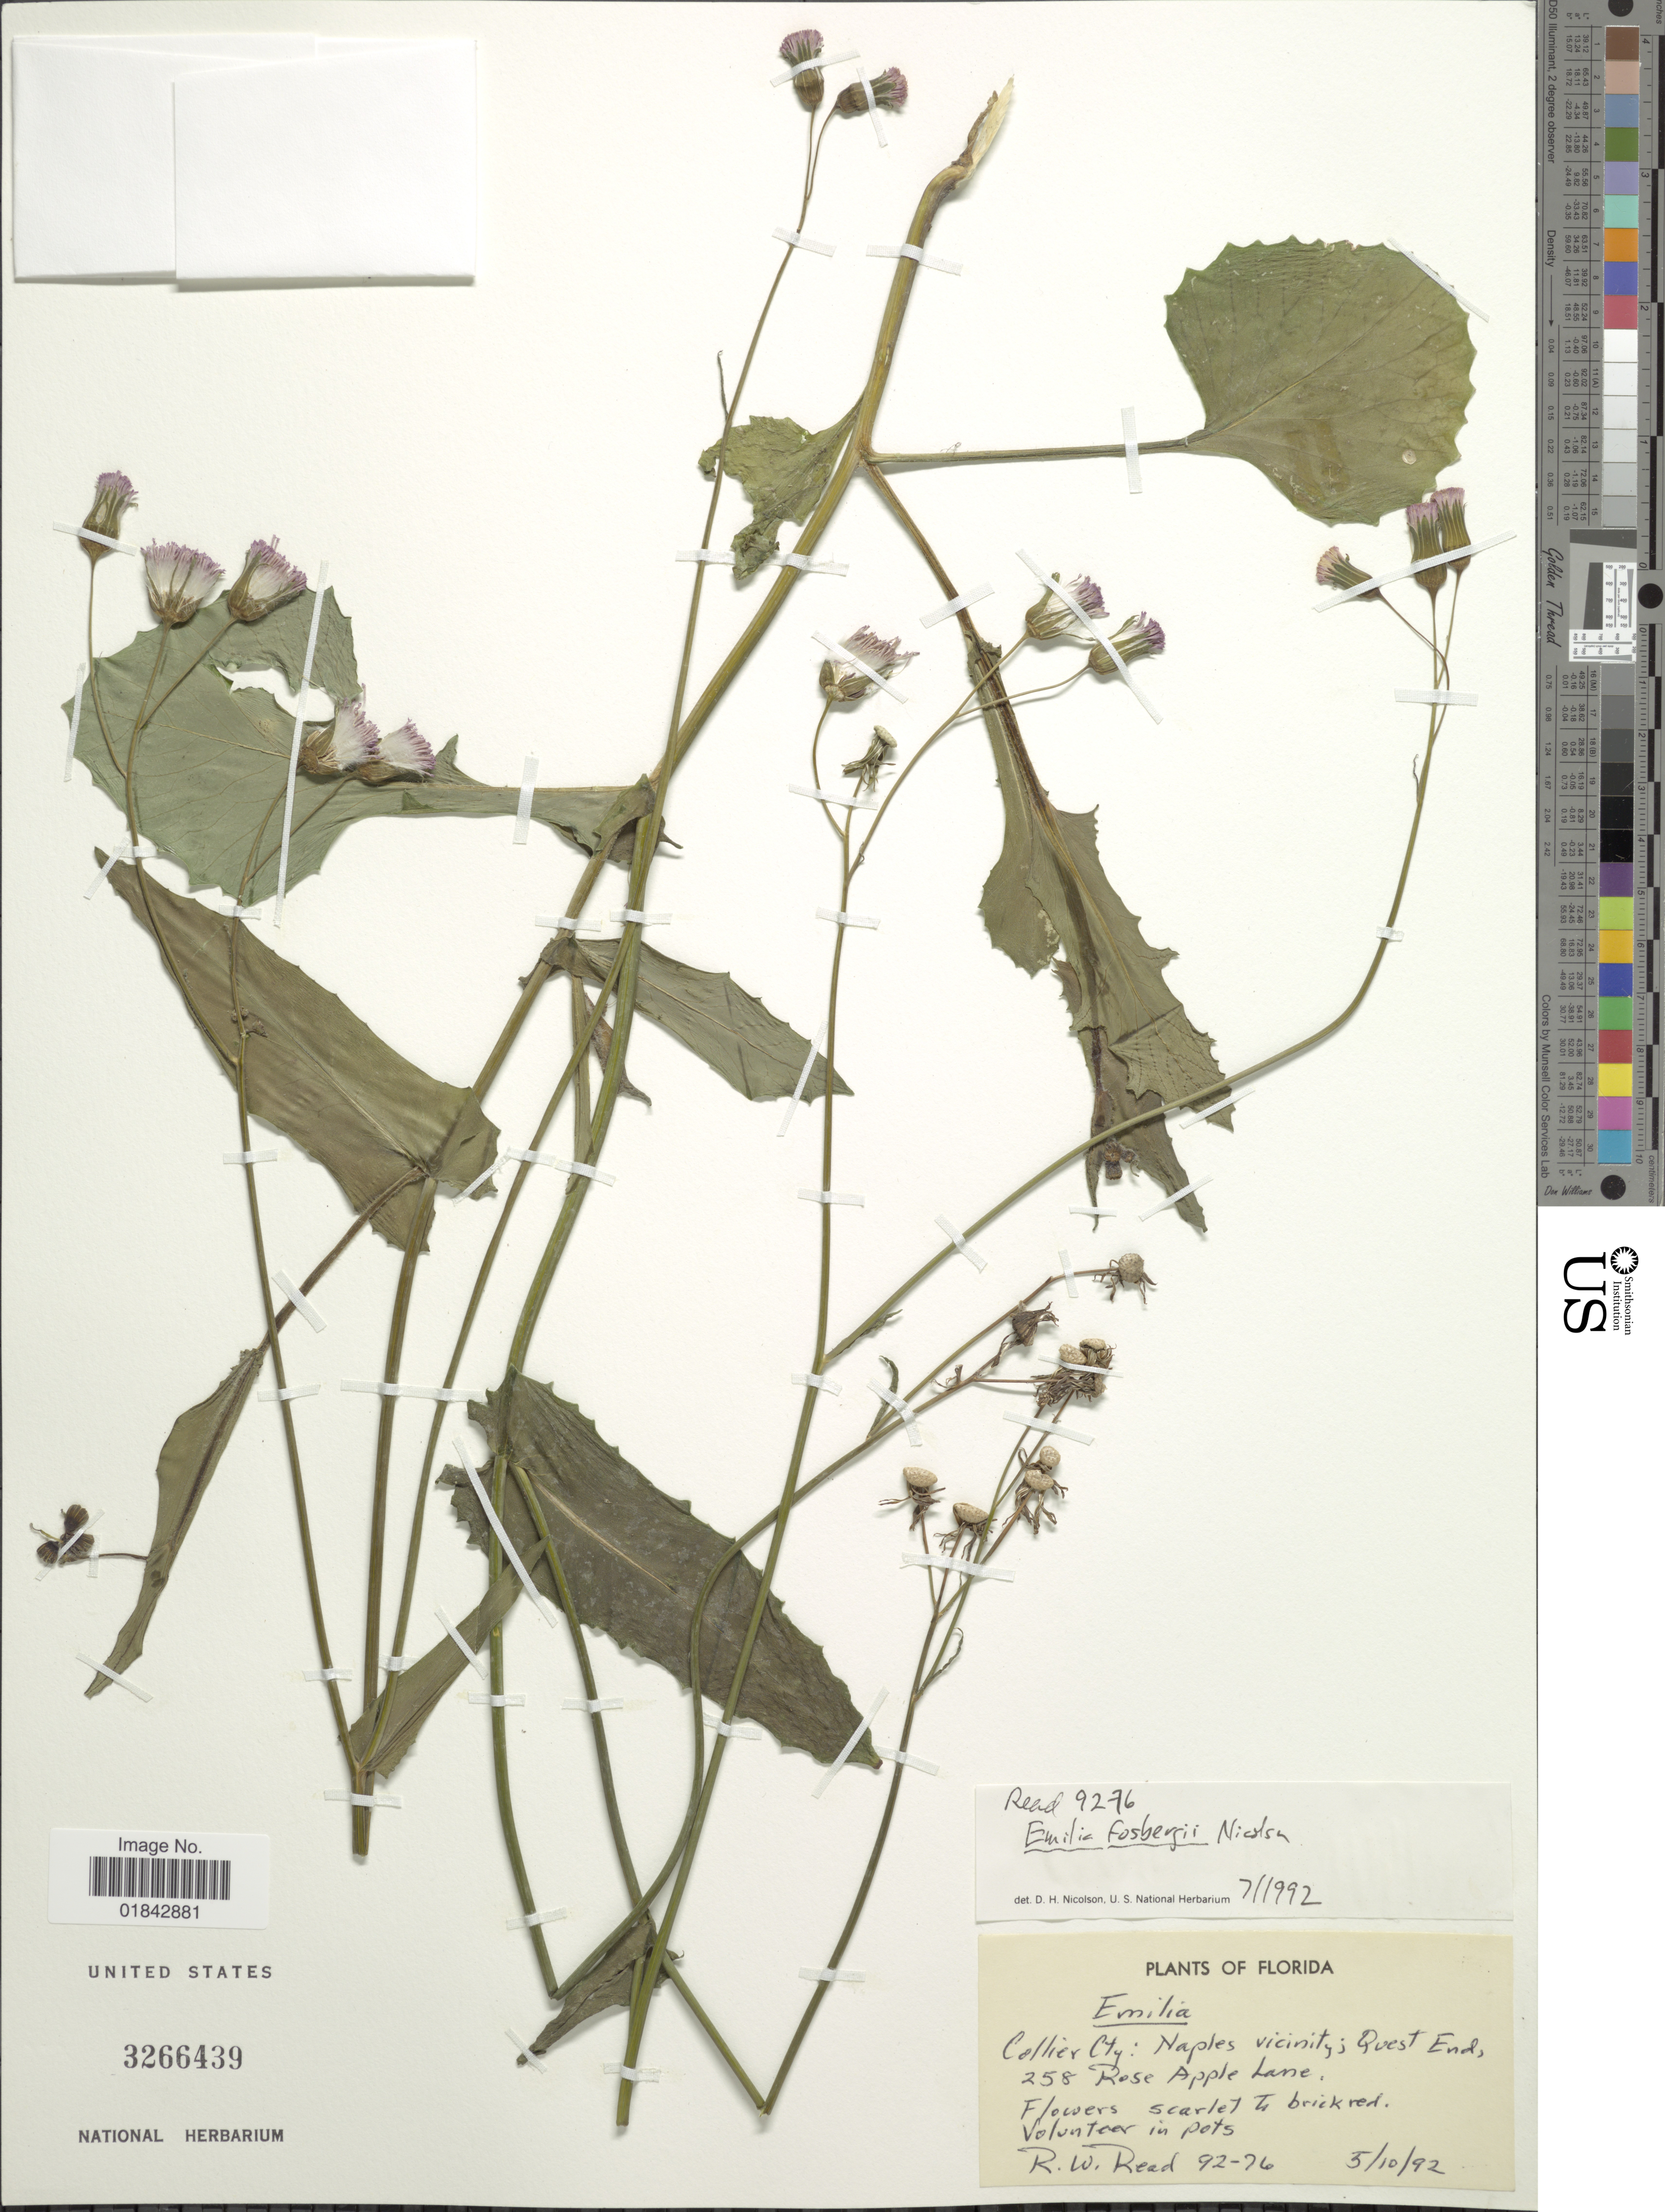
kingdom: Plantae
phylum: Tracheophyta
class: Magnoliopsida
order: Asterales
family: Asteraceae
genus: Emilia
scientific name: Emilia fosbergii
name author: Nicolson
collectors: R. Reed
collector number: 92-76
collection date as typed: Transcribed d/m/y: 10/5/92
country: United States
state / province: Florida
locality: Collier Cty: Naples vicinity; Quest End, 258 Rose Apple Lane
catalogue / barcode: US 3266439